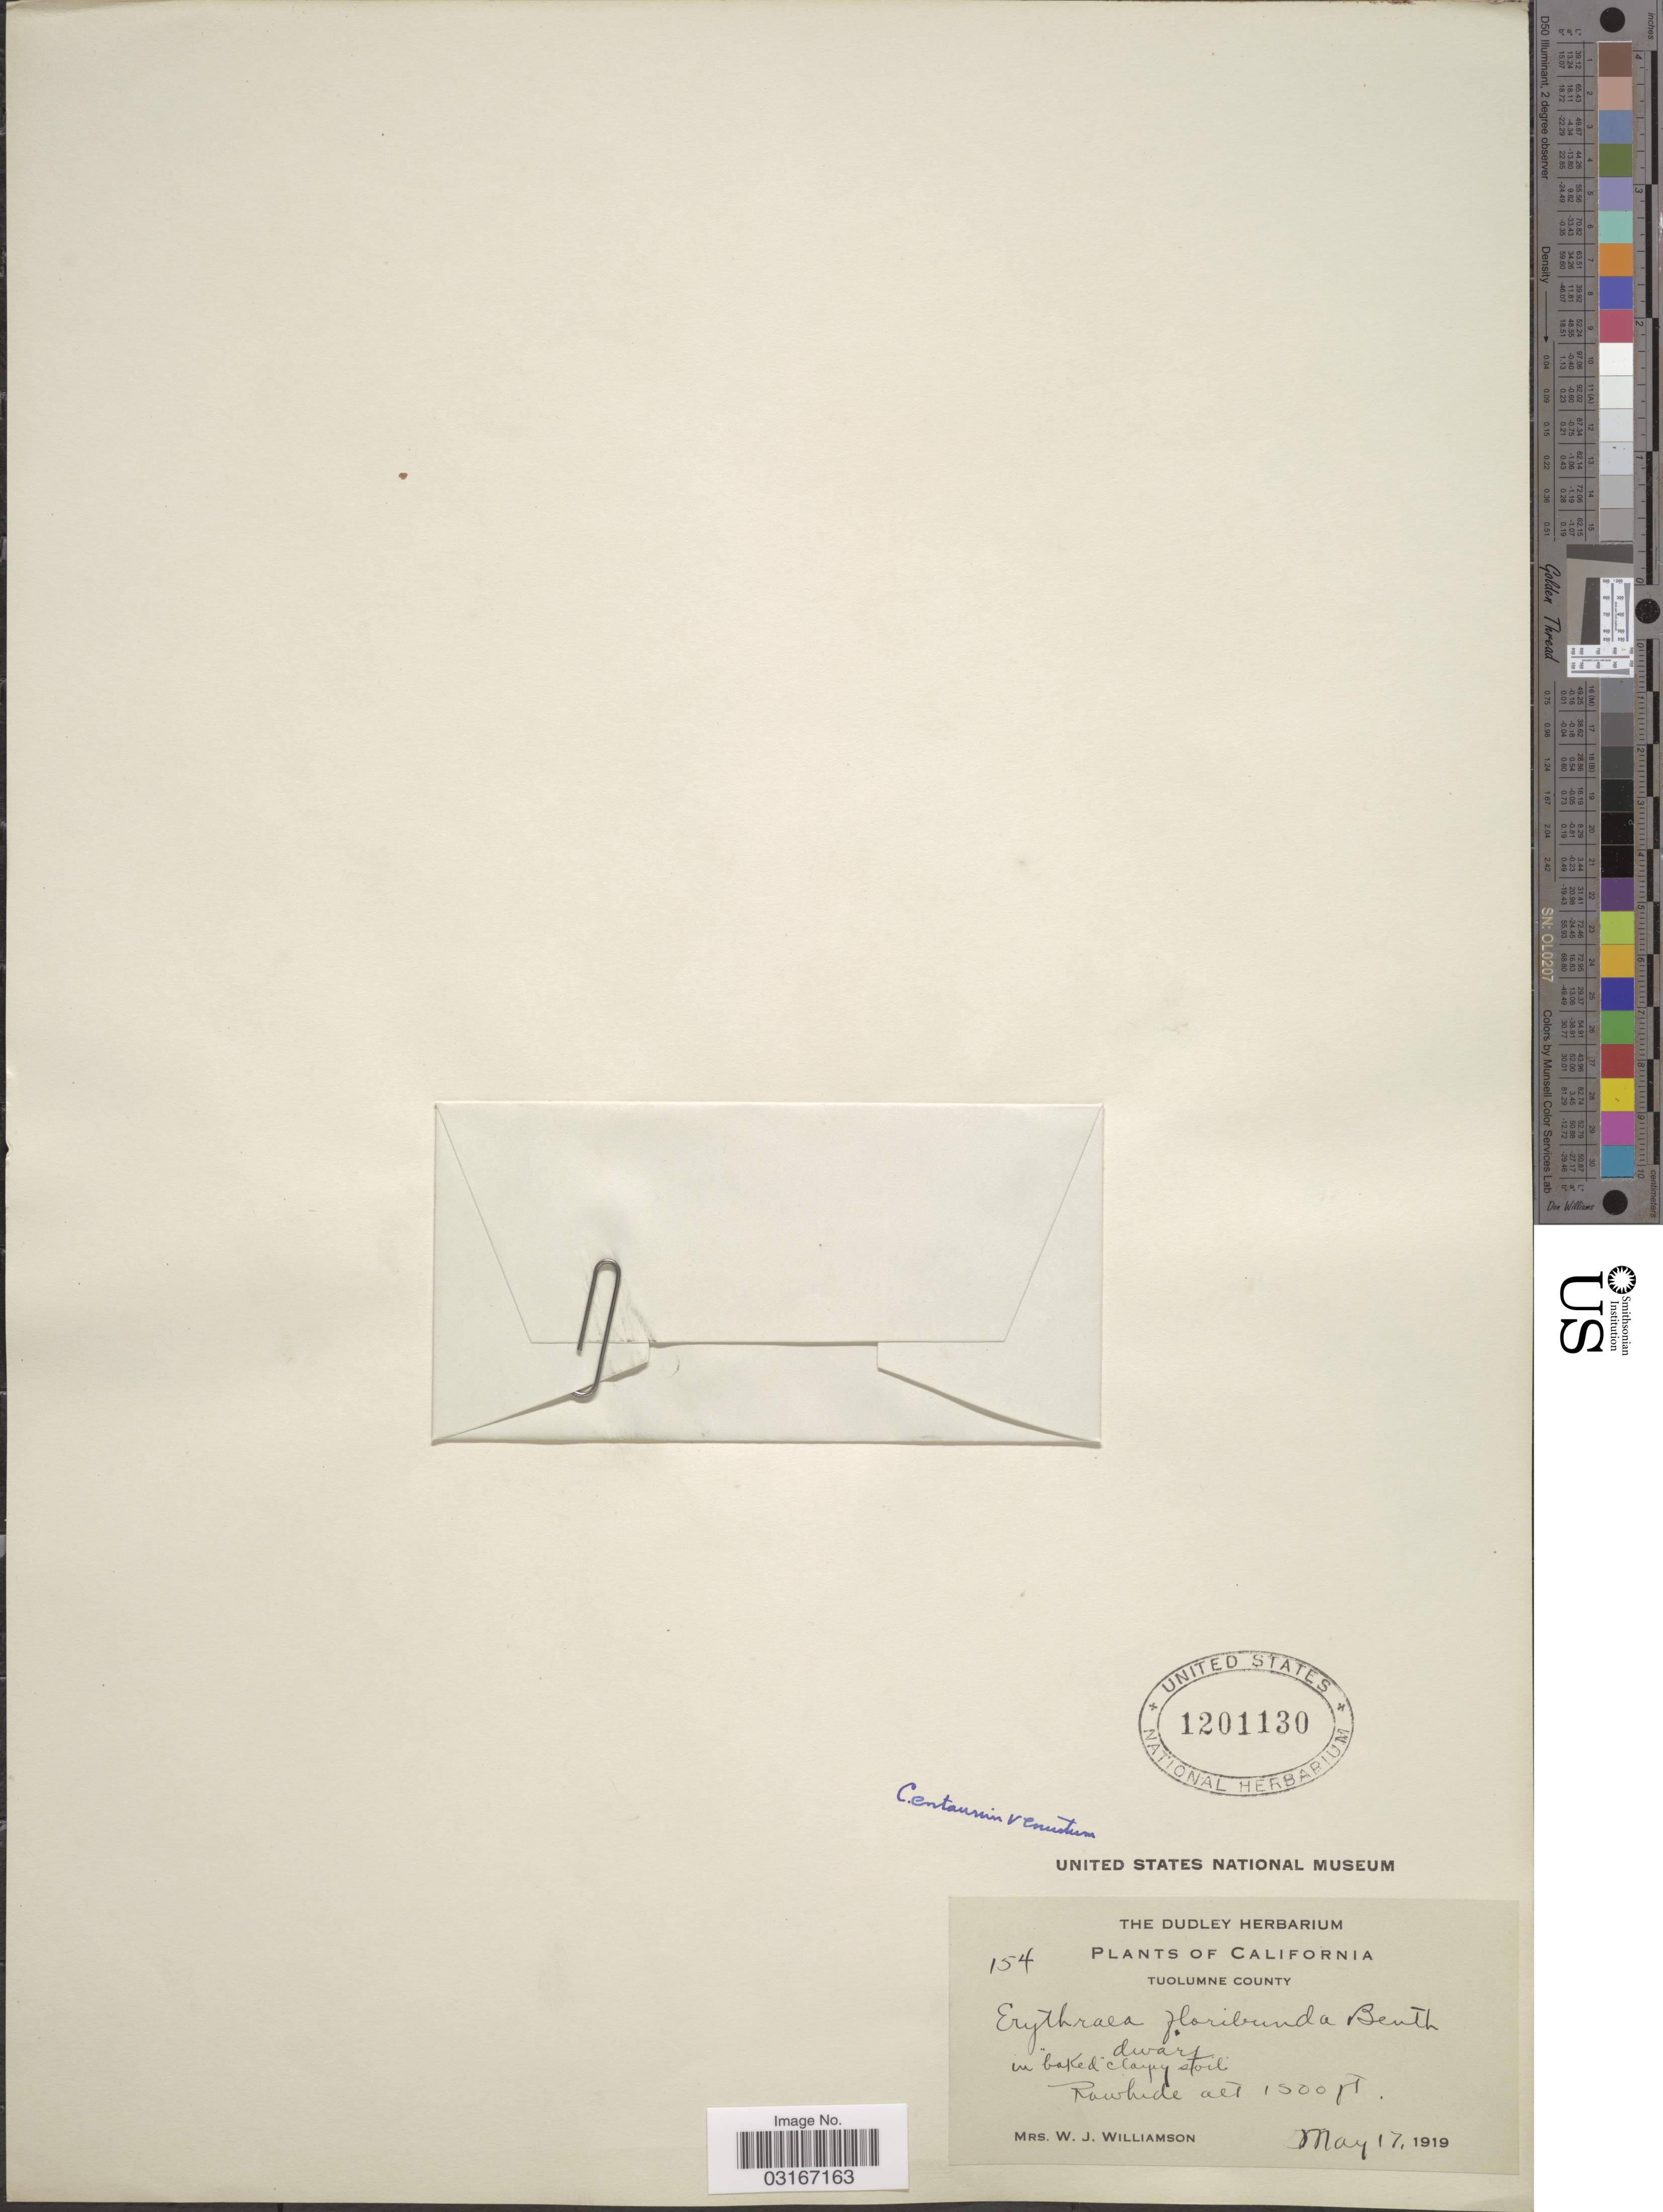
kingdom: Plantae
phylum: Tracheophyta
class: Magnoliopsida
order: Gentianales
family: Gentianaceae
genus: Centaurium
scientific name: Centaurium venustum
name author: (A. Gray) B.L. Rob.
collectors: W. Williamson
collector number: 154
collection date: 1919-05-17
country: United States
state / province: California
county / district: Tuolumne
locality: Tuolumne County. Rawhide.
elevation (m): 457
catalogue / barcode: US 1201130